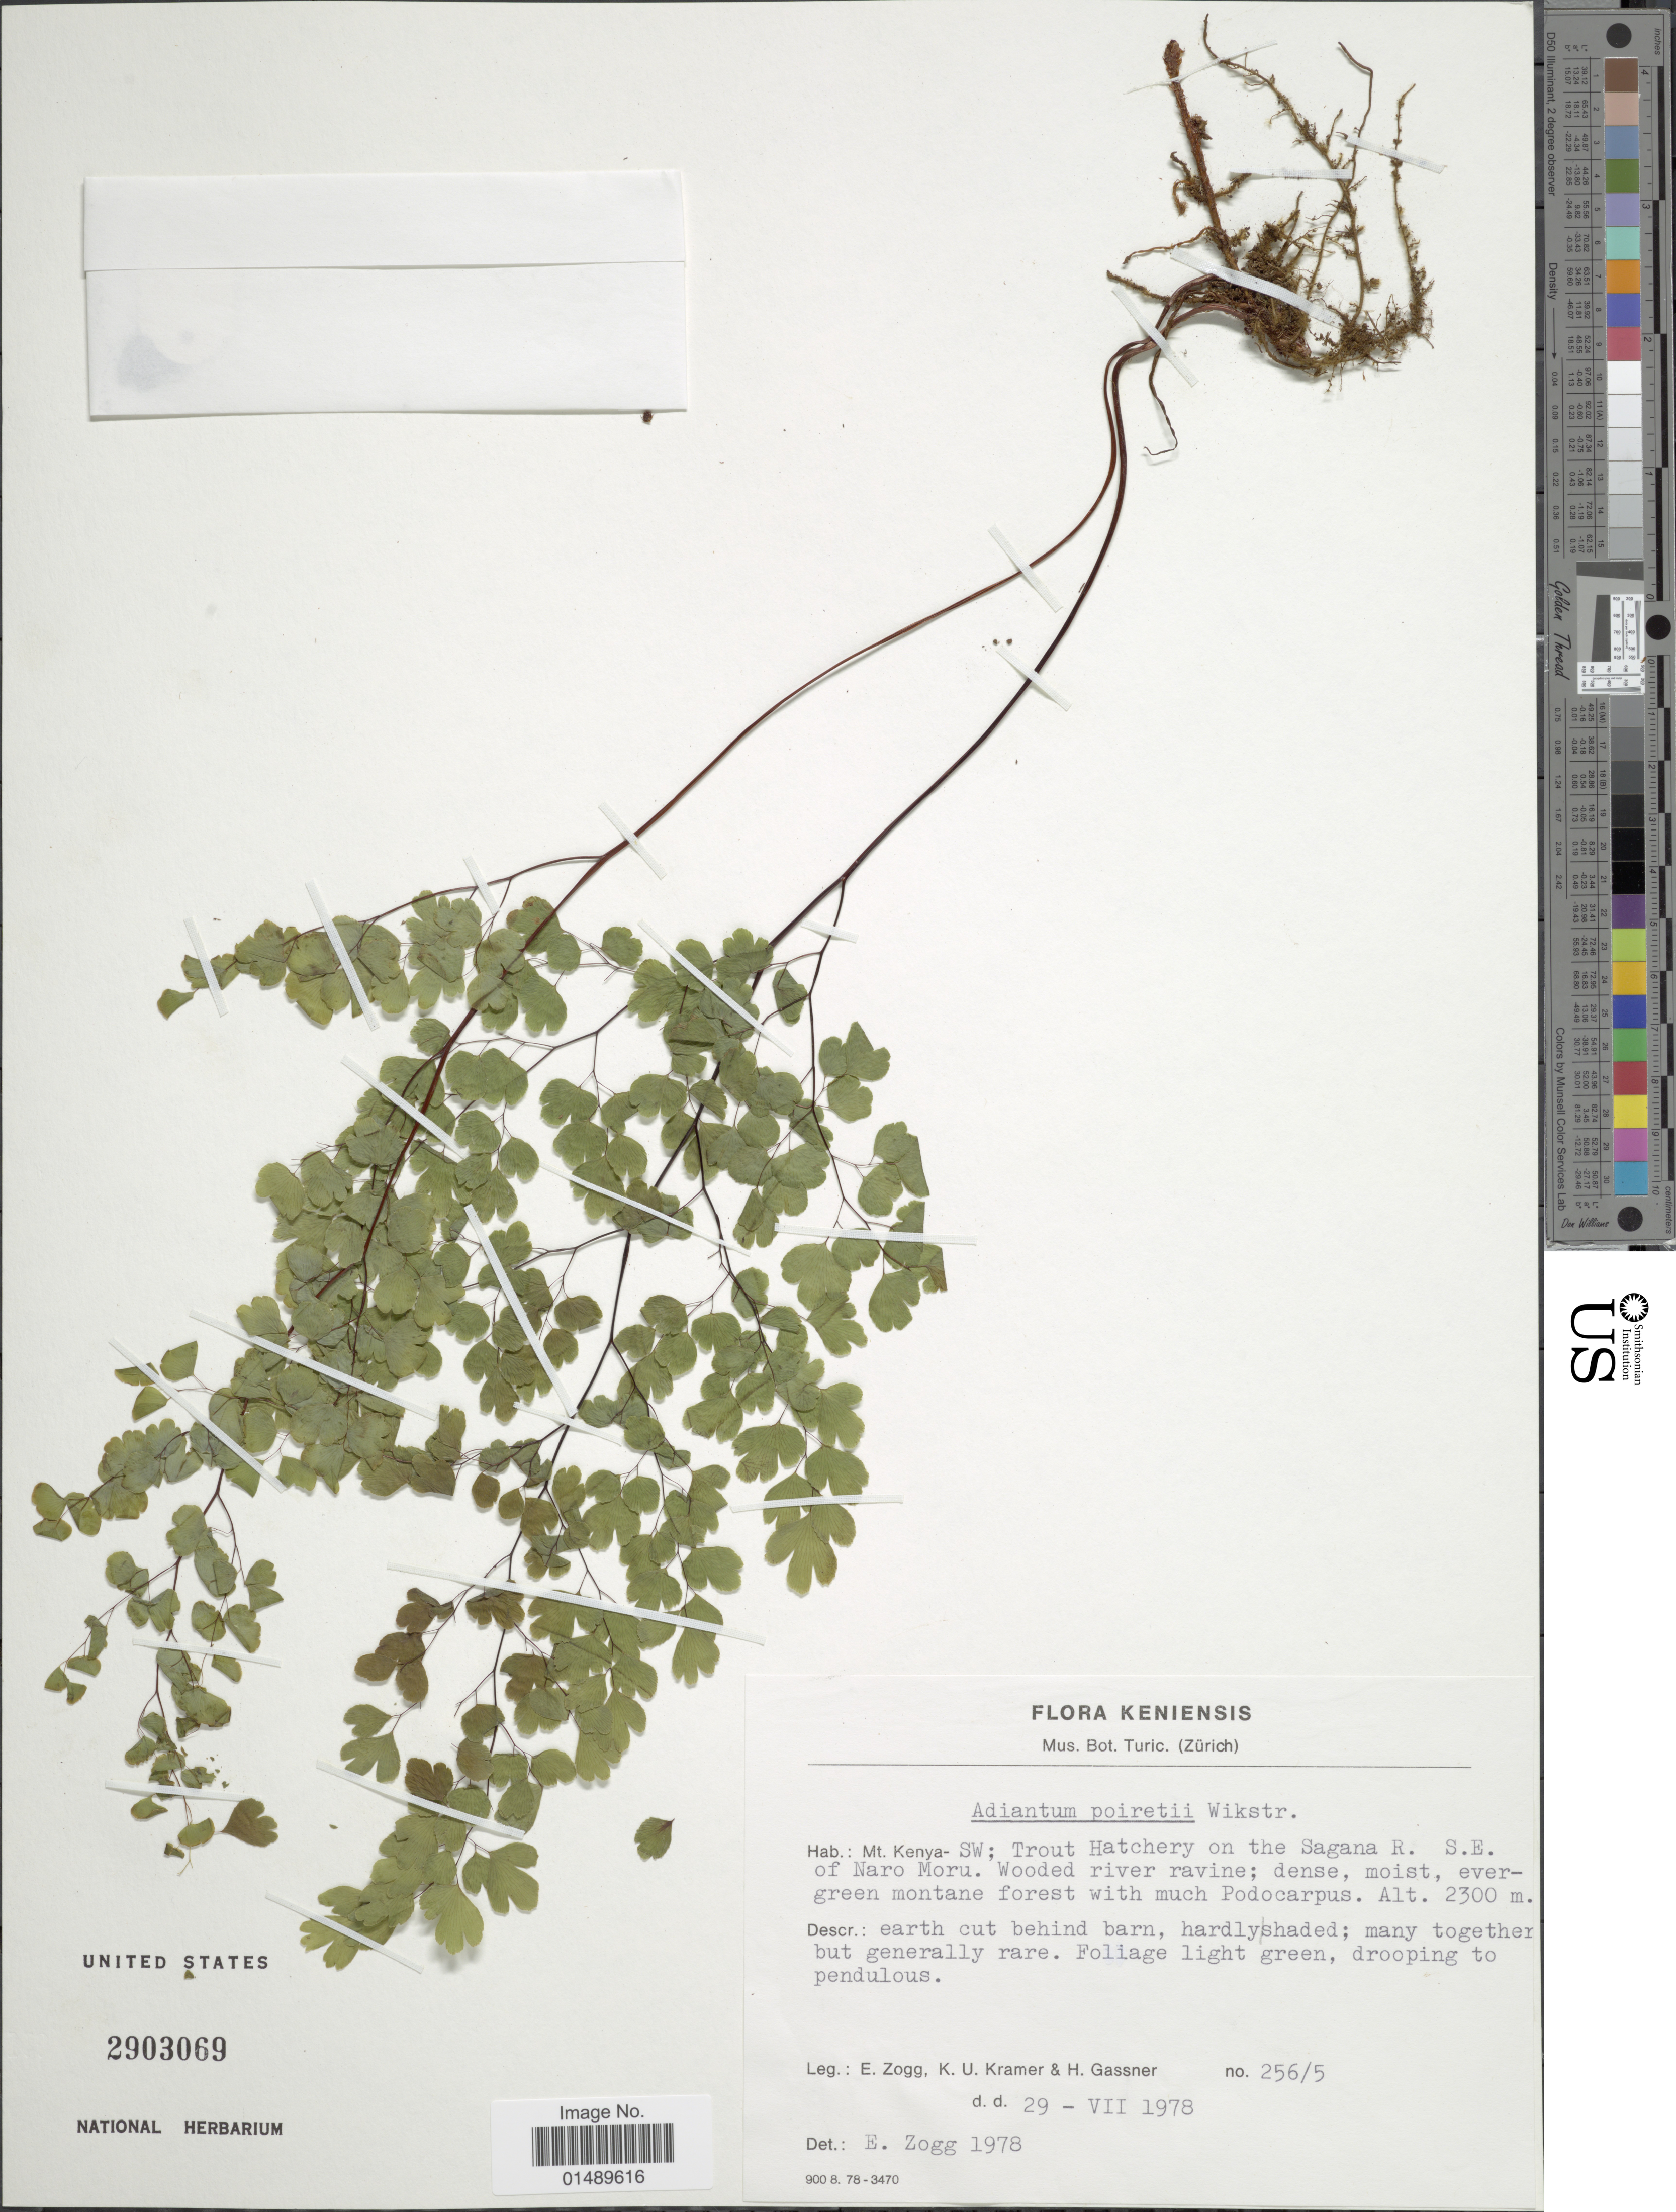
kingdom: Plantae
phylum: Tracheophyta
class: Polypodiopsida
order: Polypodiales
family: Pteridaceae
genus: Adiantum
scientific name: Adiantum poiretii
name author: Wikstr.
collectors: E. Zogg, K. U. Kramer & H. Gassner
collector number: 256/5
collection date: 1978-07-29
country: Kenya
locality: Keniensis, Mt. Kenya - SW : Trout Hatchery on the Sagana R. S. E. of NAro Moru.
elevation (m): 2300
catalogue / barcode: US 2903069